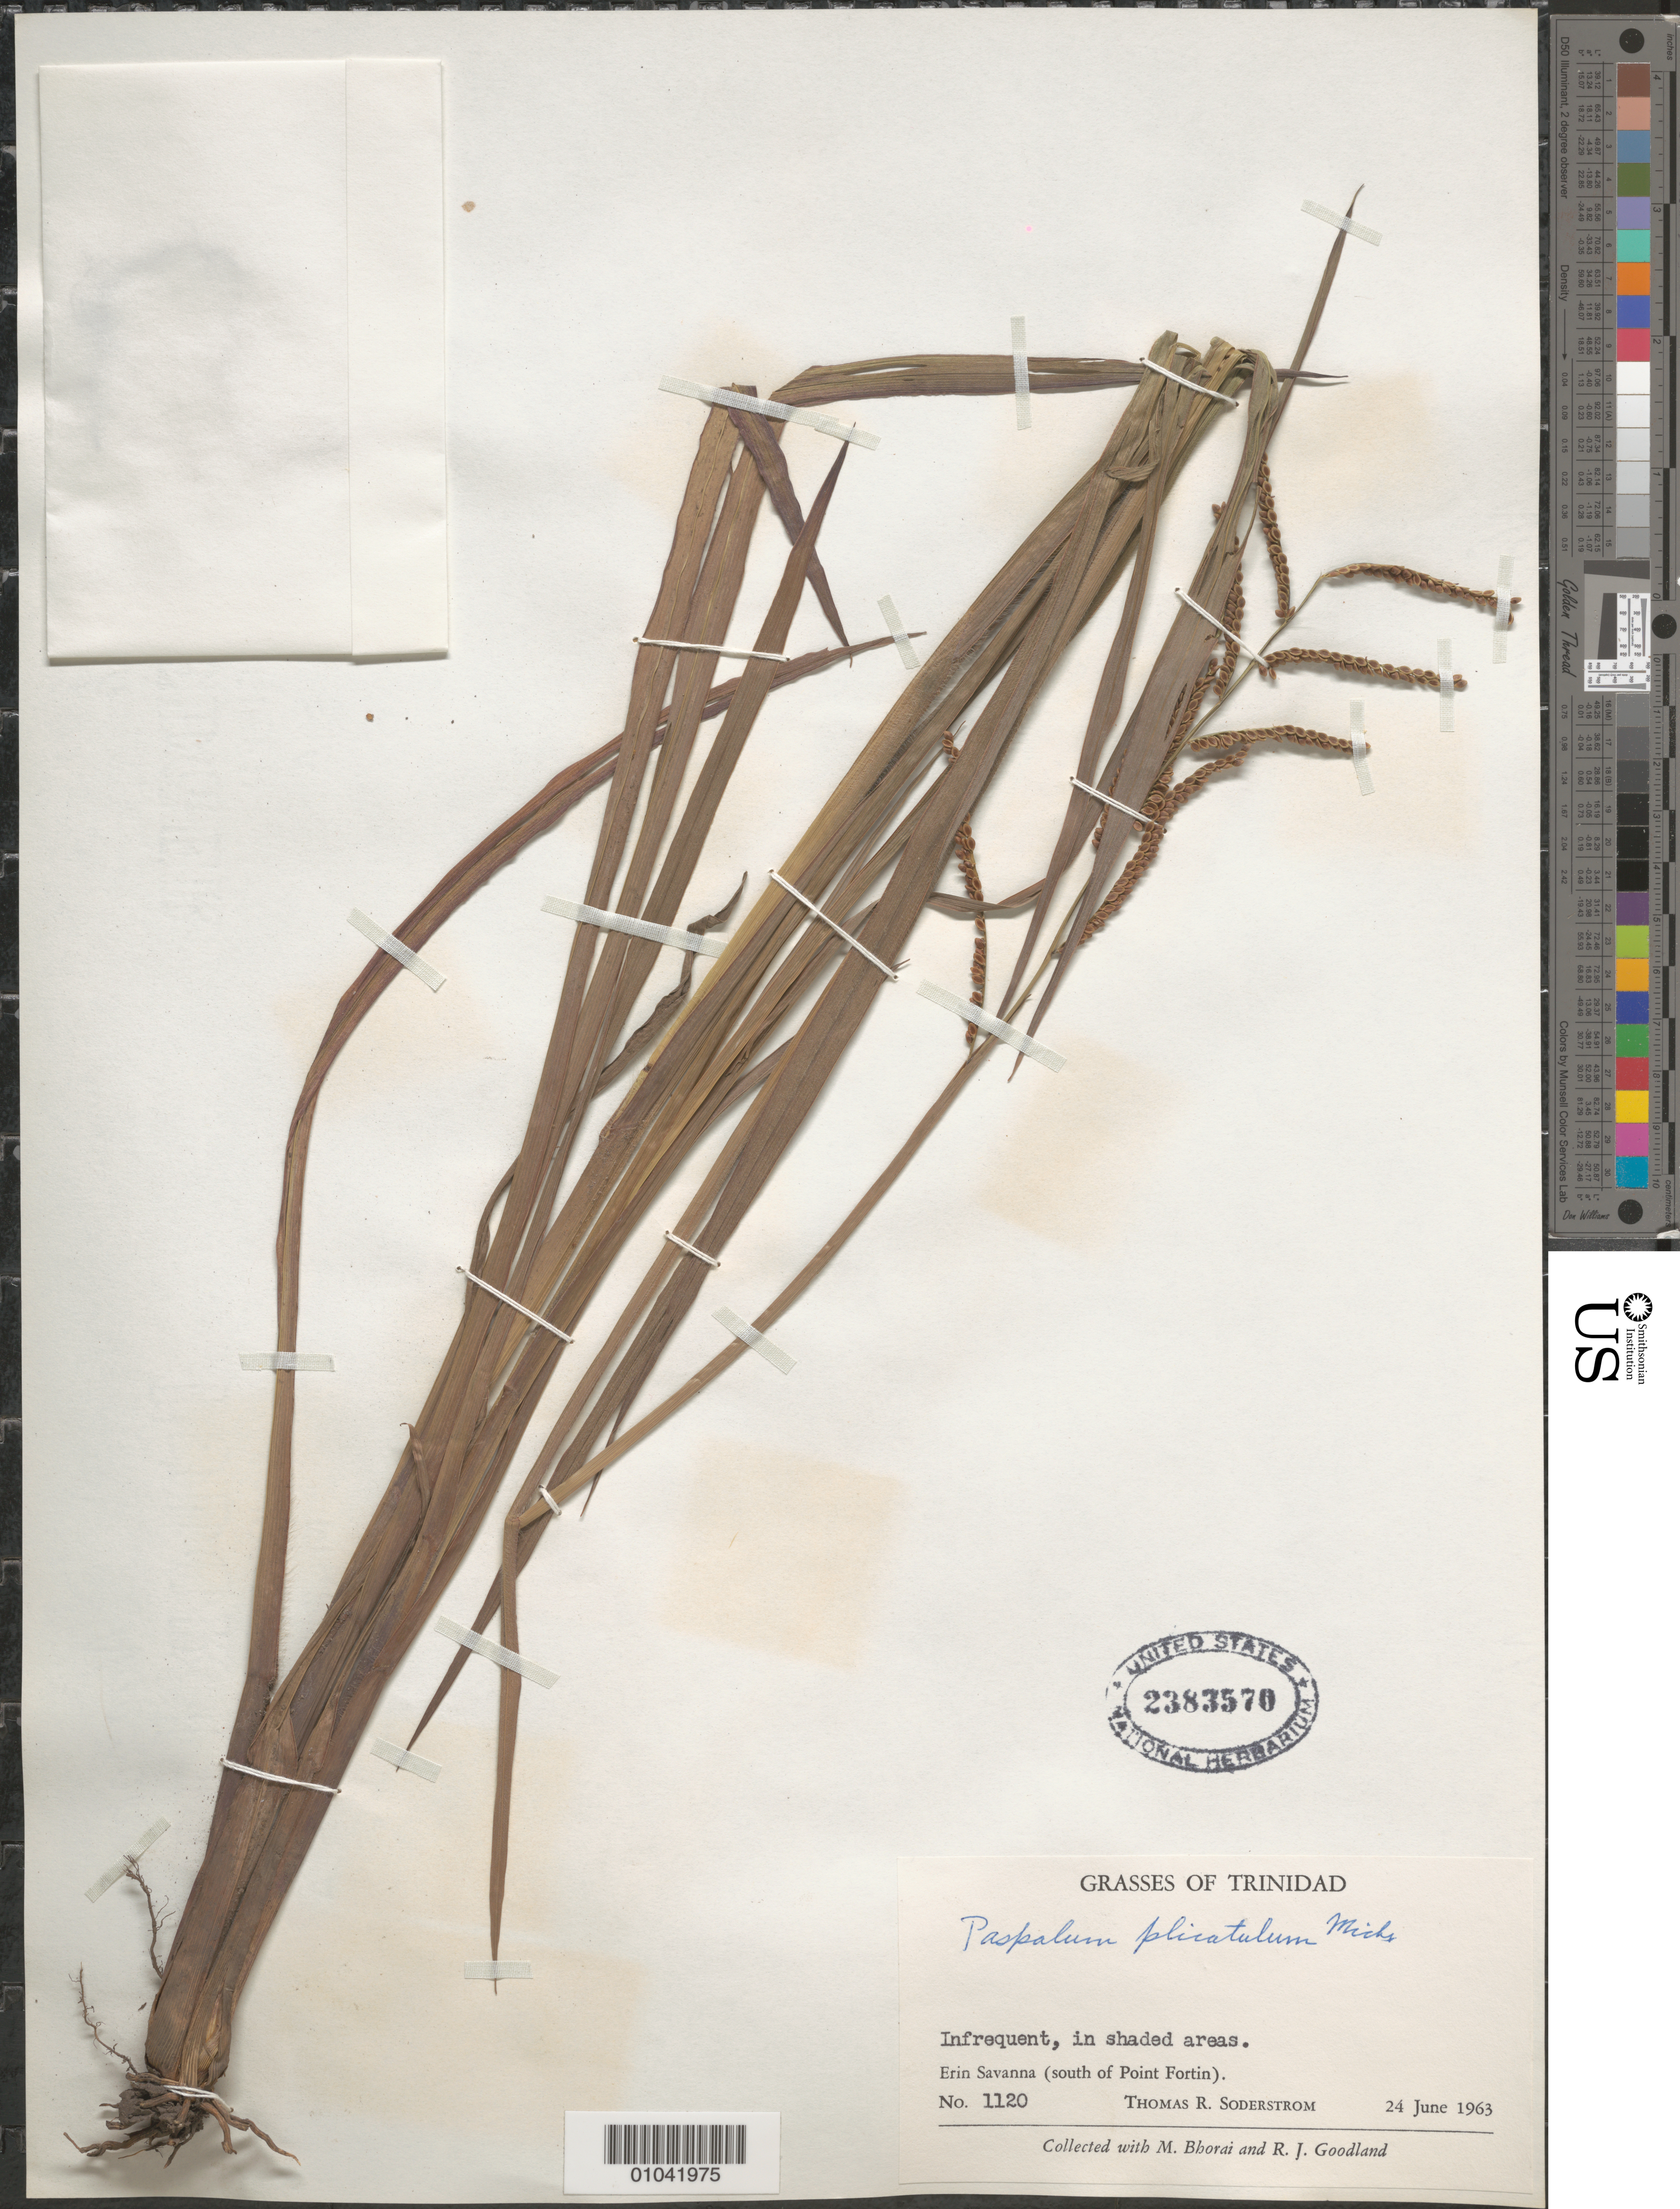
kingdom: Plantae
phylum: Tracheophyta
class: Liliopsida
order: Poales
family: Poaceae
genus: Paspalum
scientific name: Paspalum plicatulum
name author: Michx.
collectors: T. R. Soderstrom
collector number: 1120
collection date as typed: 24 Jun 1963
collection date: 1963-06-24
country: Trinidad and Tobago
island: Trinidad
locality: Erin Savanna, S of Point Fortin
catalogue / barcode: US 2383570